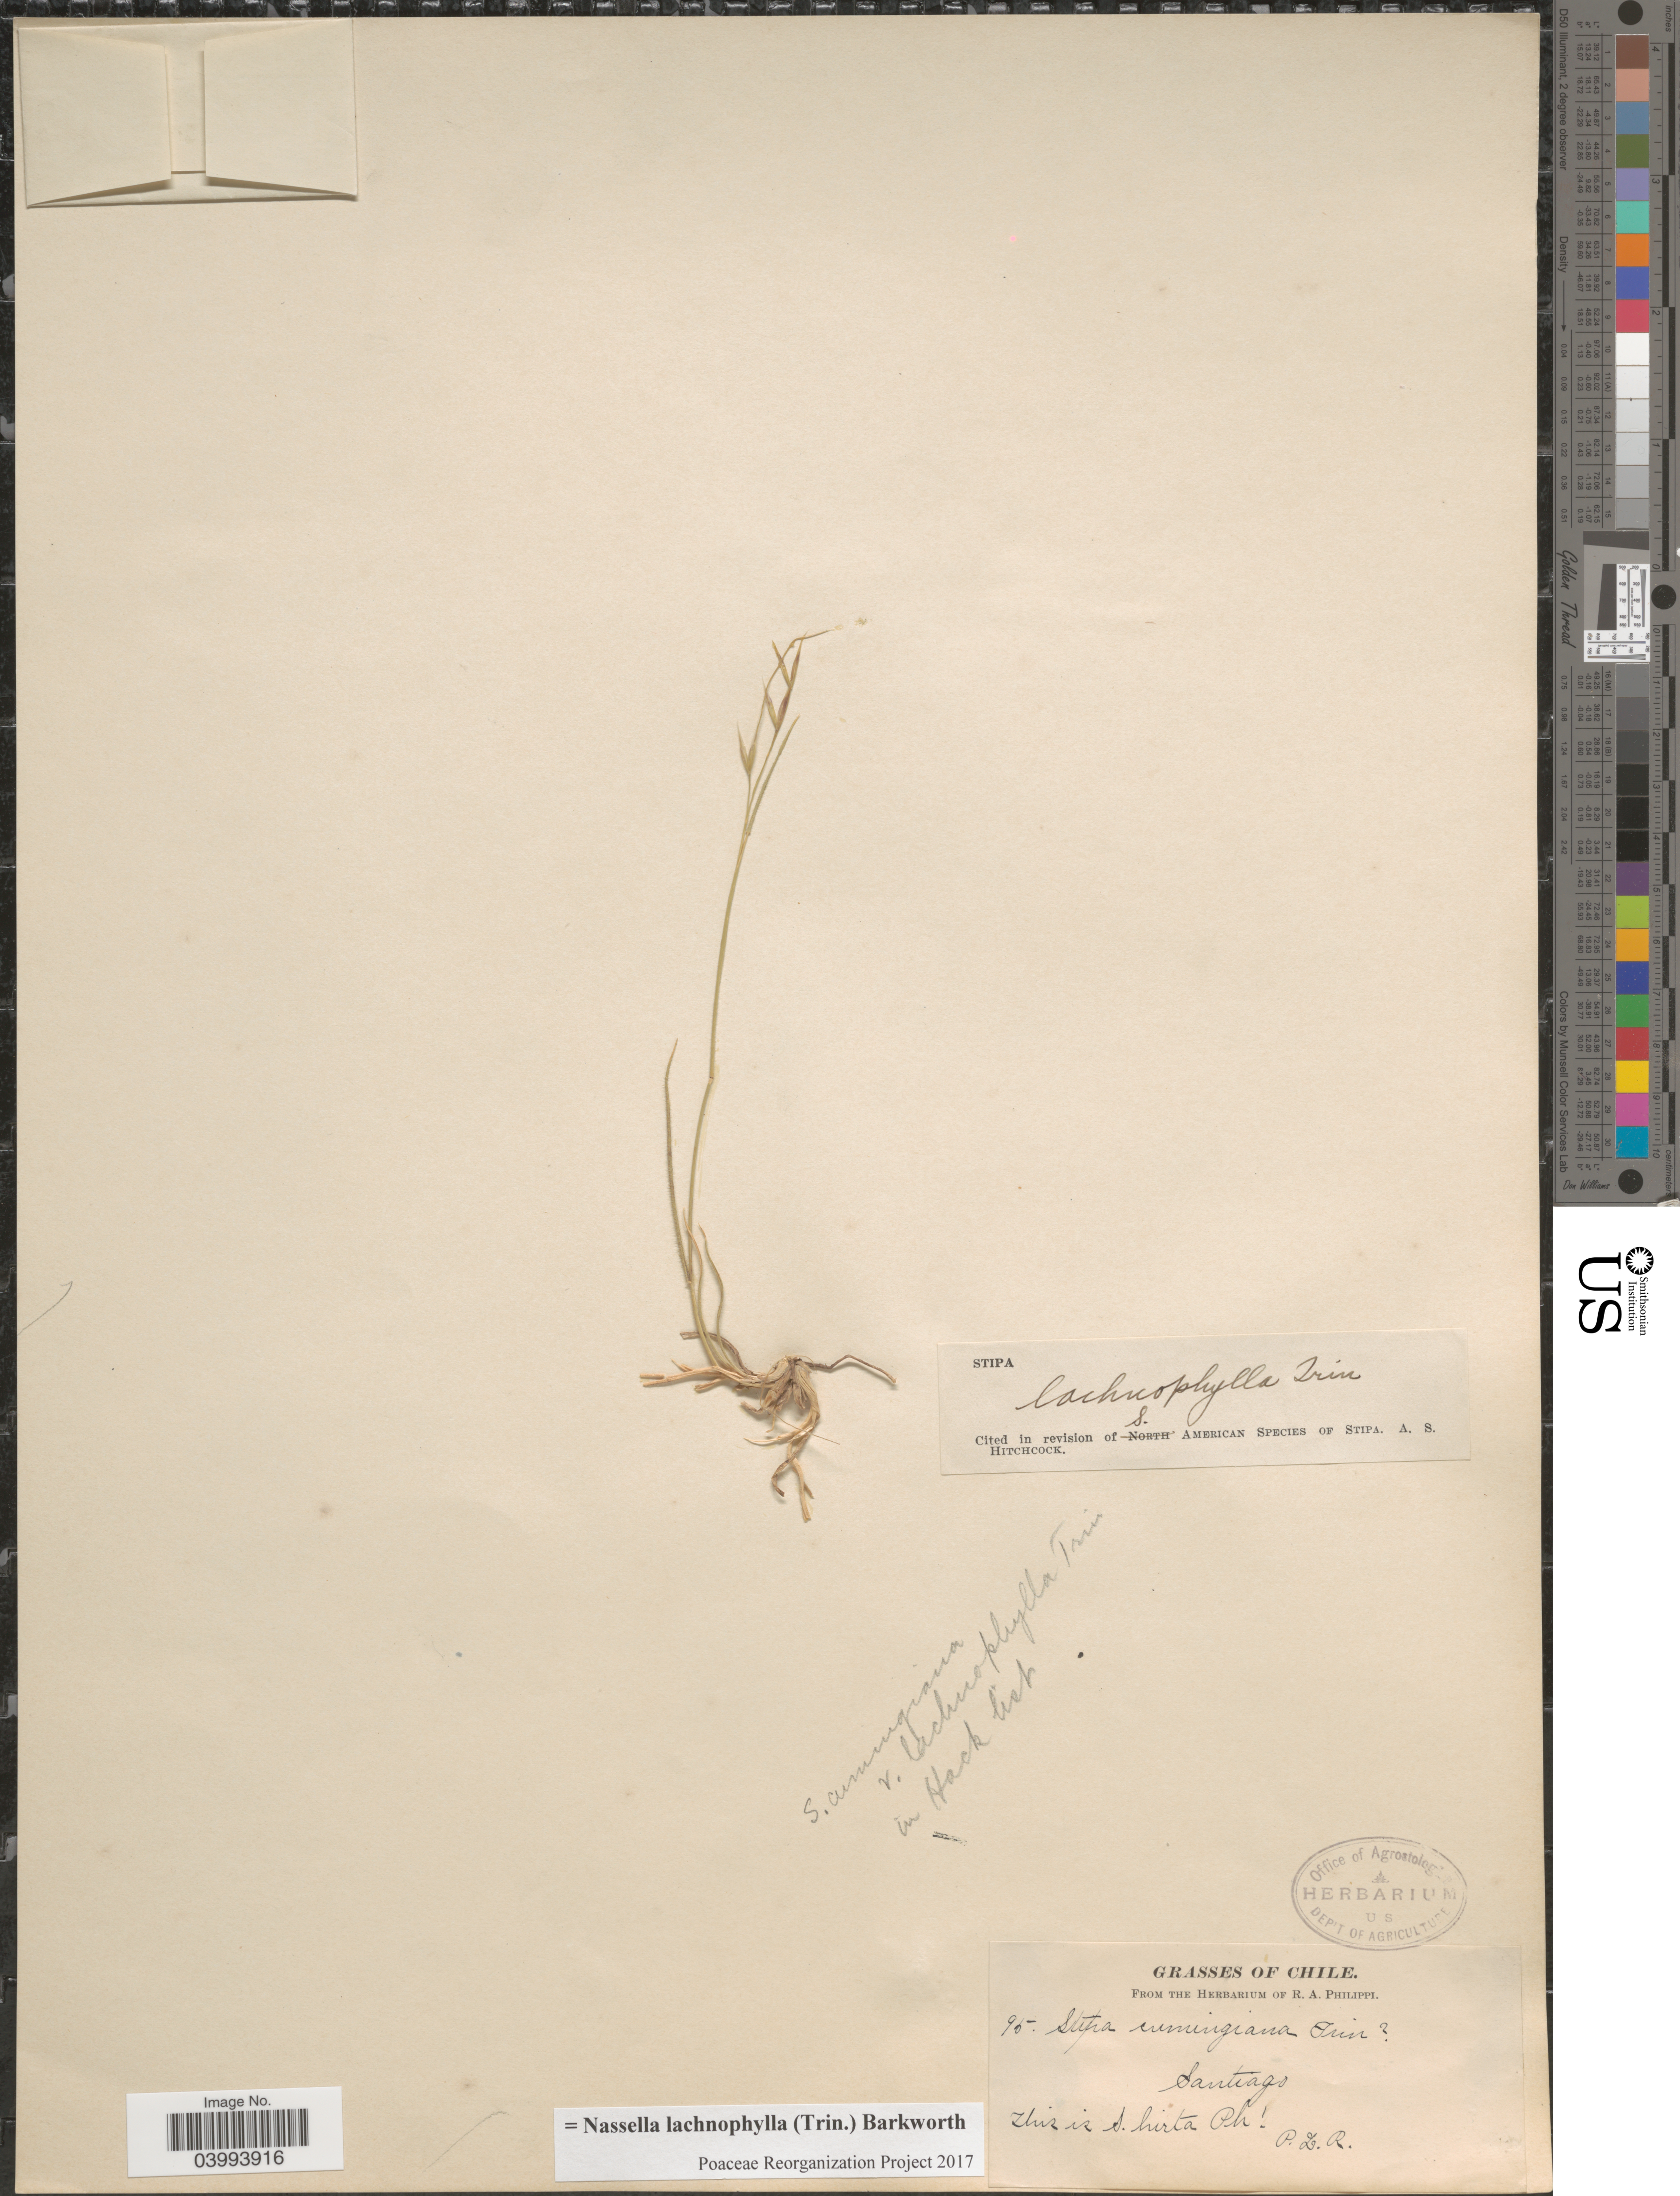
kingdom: Plantae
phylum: Tracheophyta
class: Liliopsida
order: Poales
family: Poaceae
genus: Nassella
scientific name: Nassella lachnophylla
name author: (Trin.) Barkworth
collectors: R. A. Philippi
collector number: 95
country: Chile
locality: Grasses of Chile. Santiago.